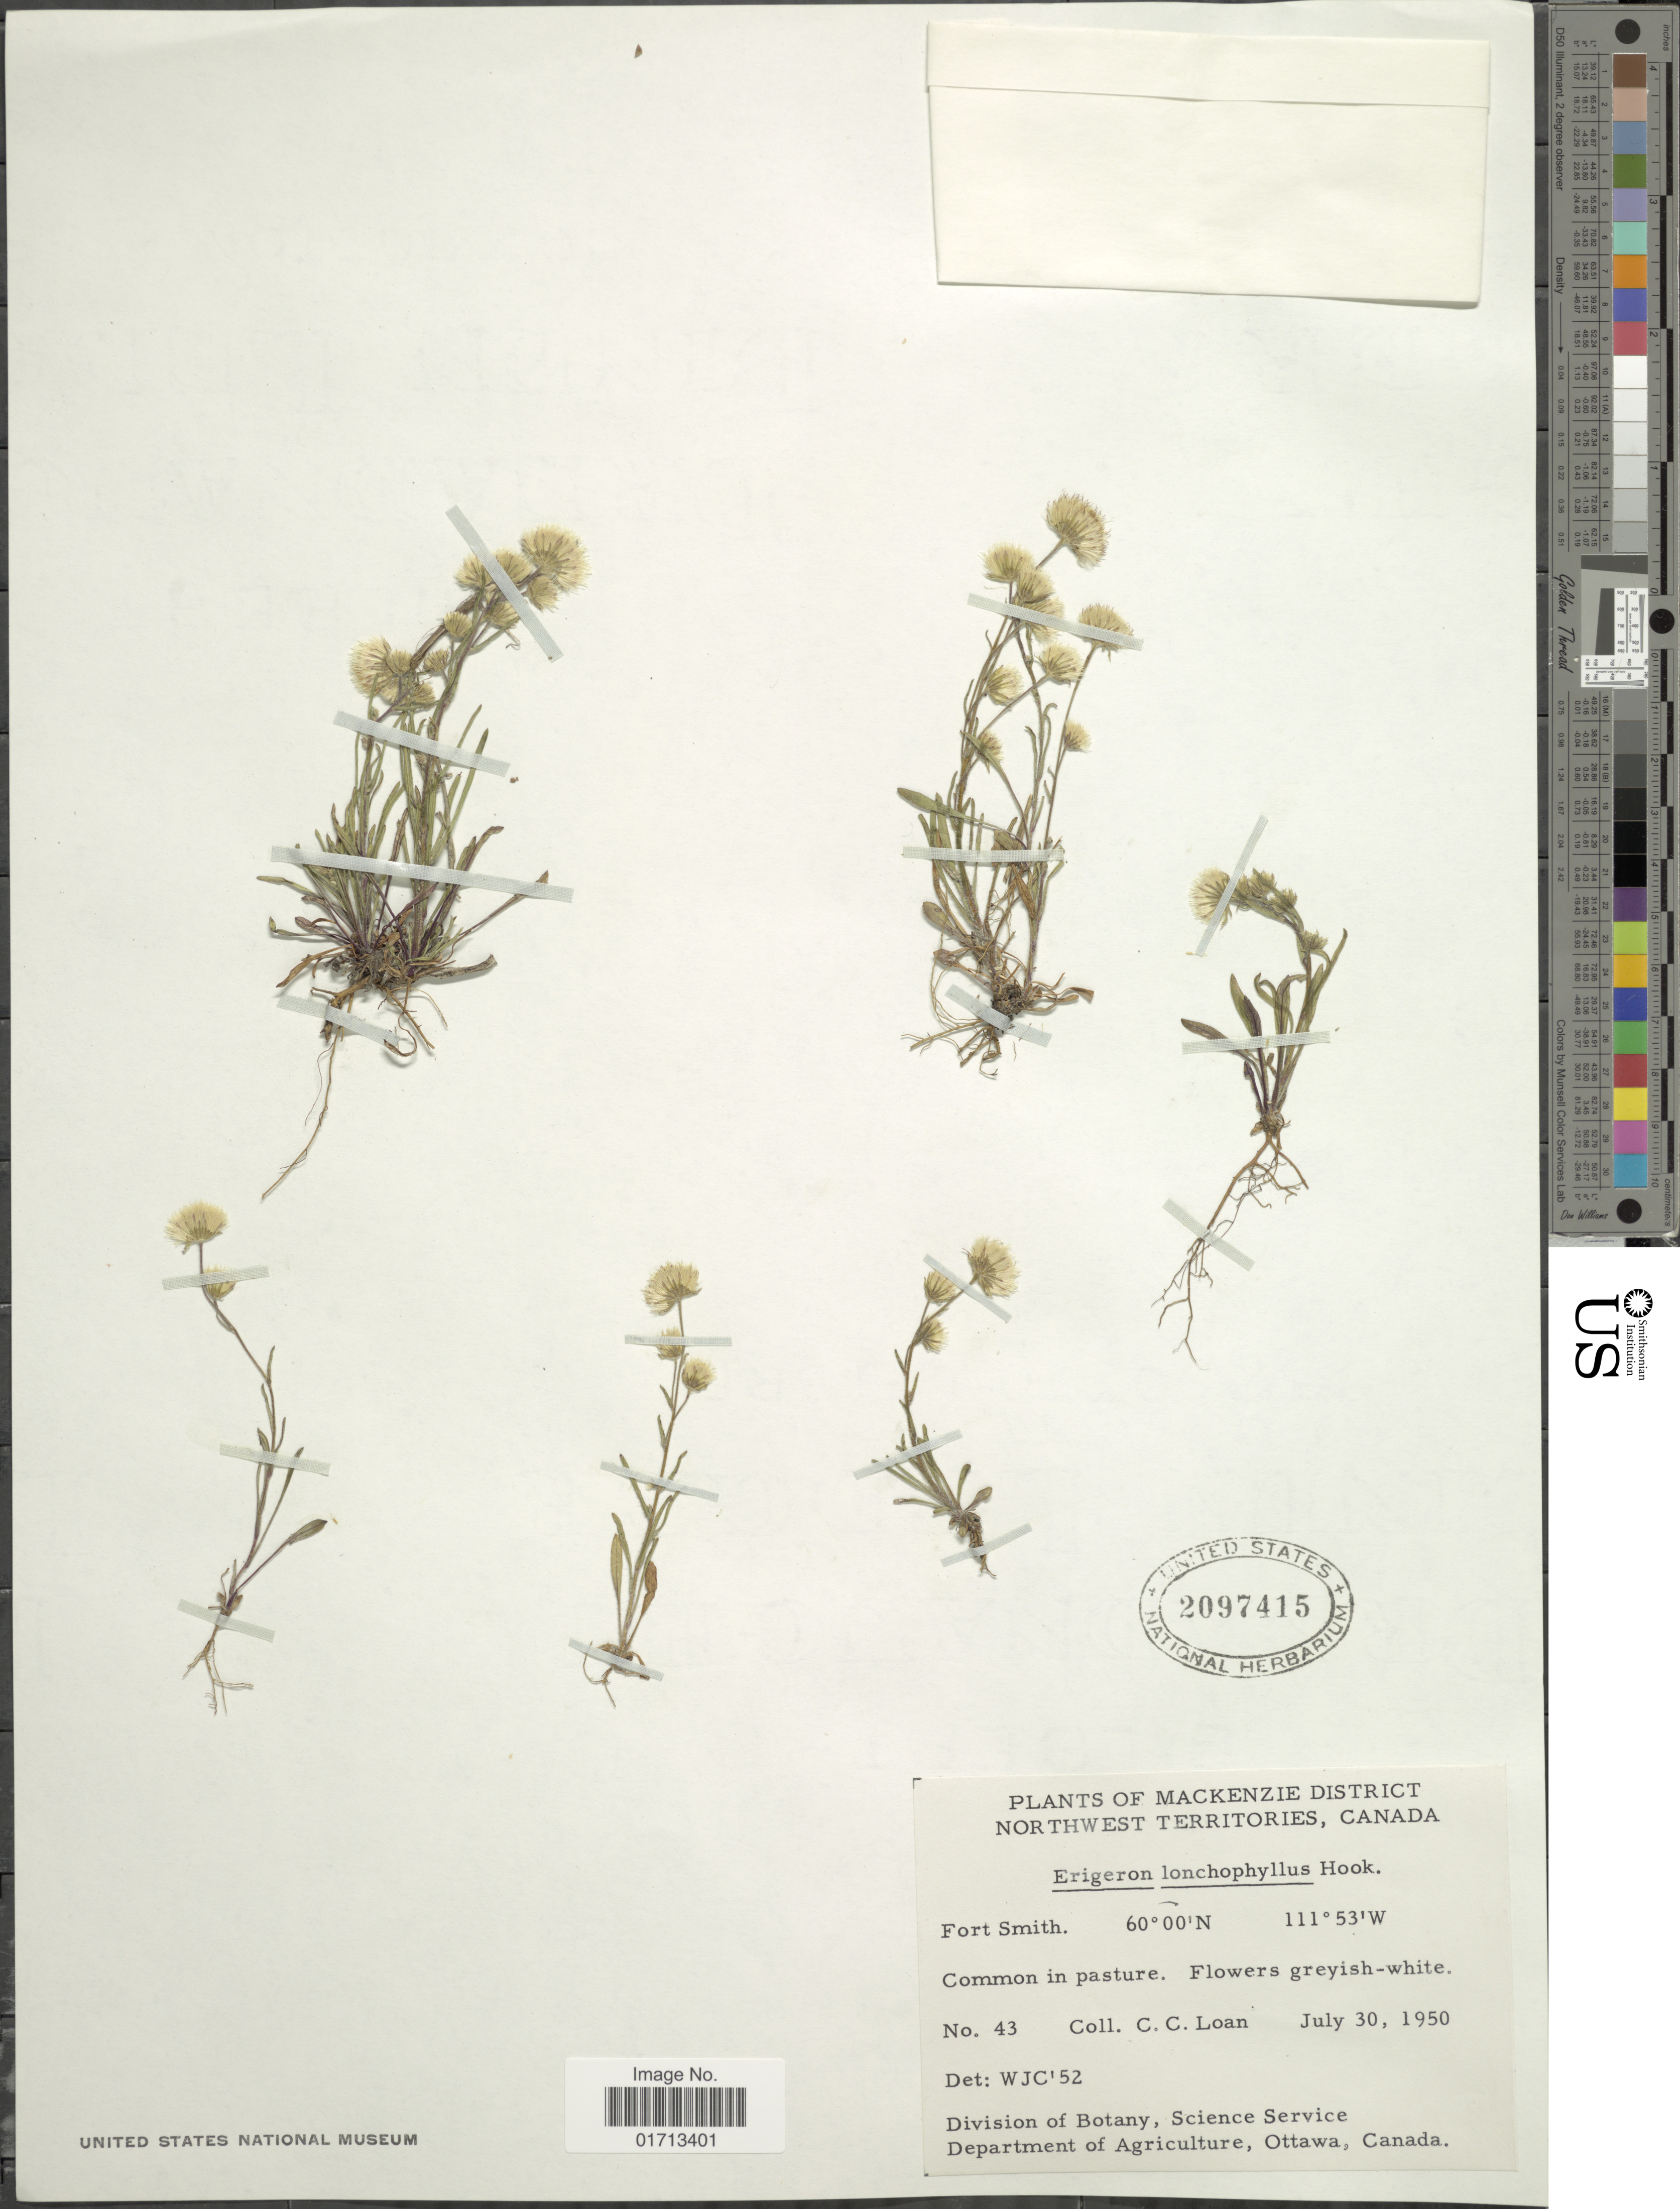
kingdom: Plantae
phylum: Tracheophyta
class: Magnoliopsida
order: Asterales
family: Asteraceae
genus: Erigeron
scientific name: Erigeron lonchophyllus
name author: Hook.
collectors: C. Loan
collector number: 43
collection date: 1950-07-30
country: Canada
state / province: Northwest Territories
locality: Mackenzie District. Fort Smith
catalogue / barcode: US 2097415